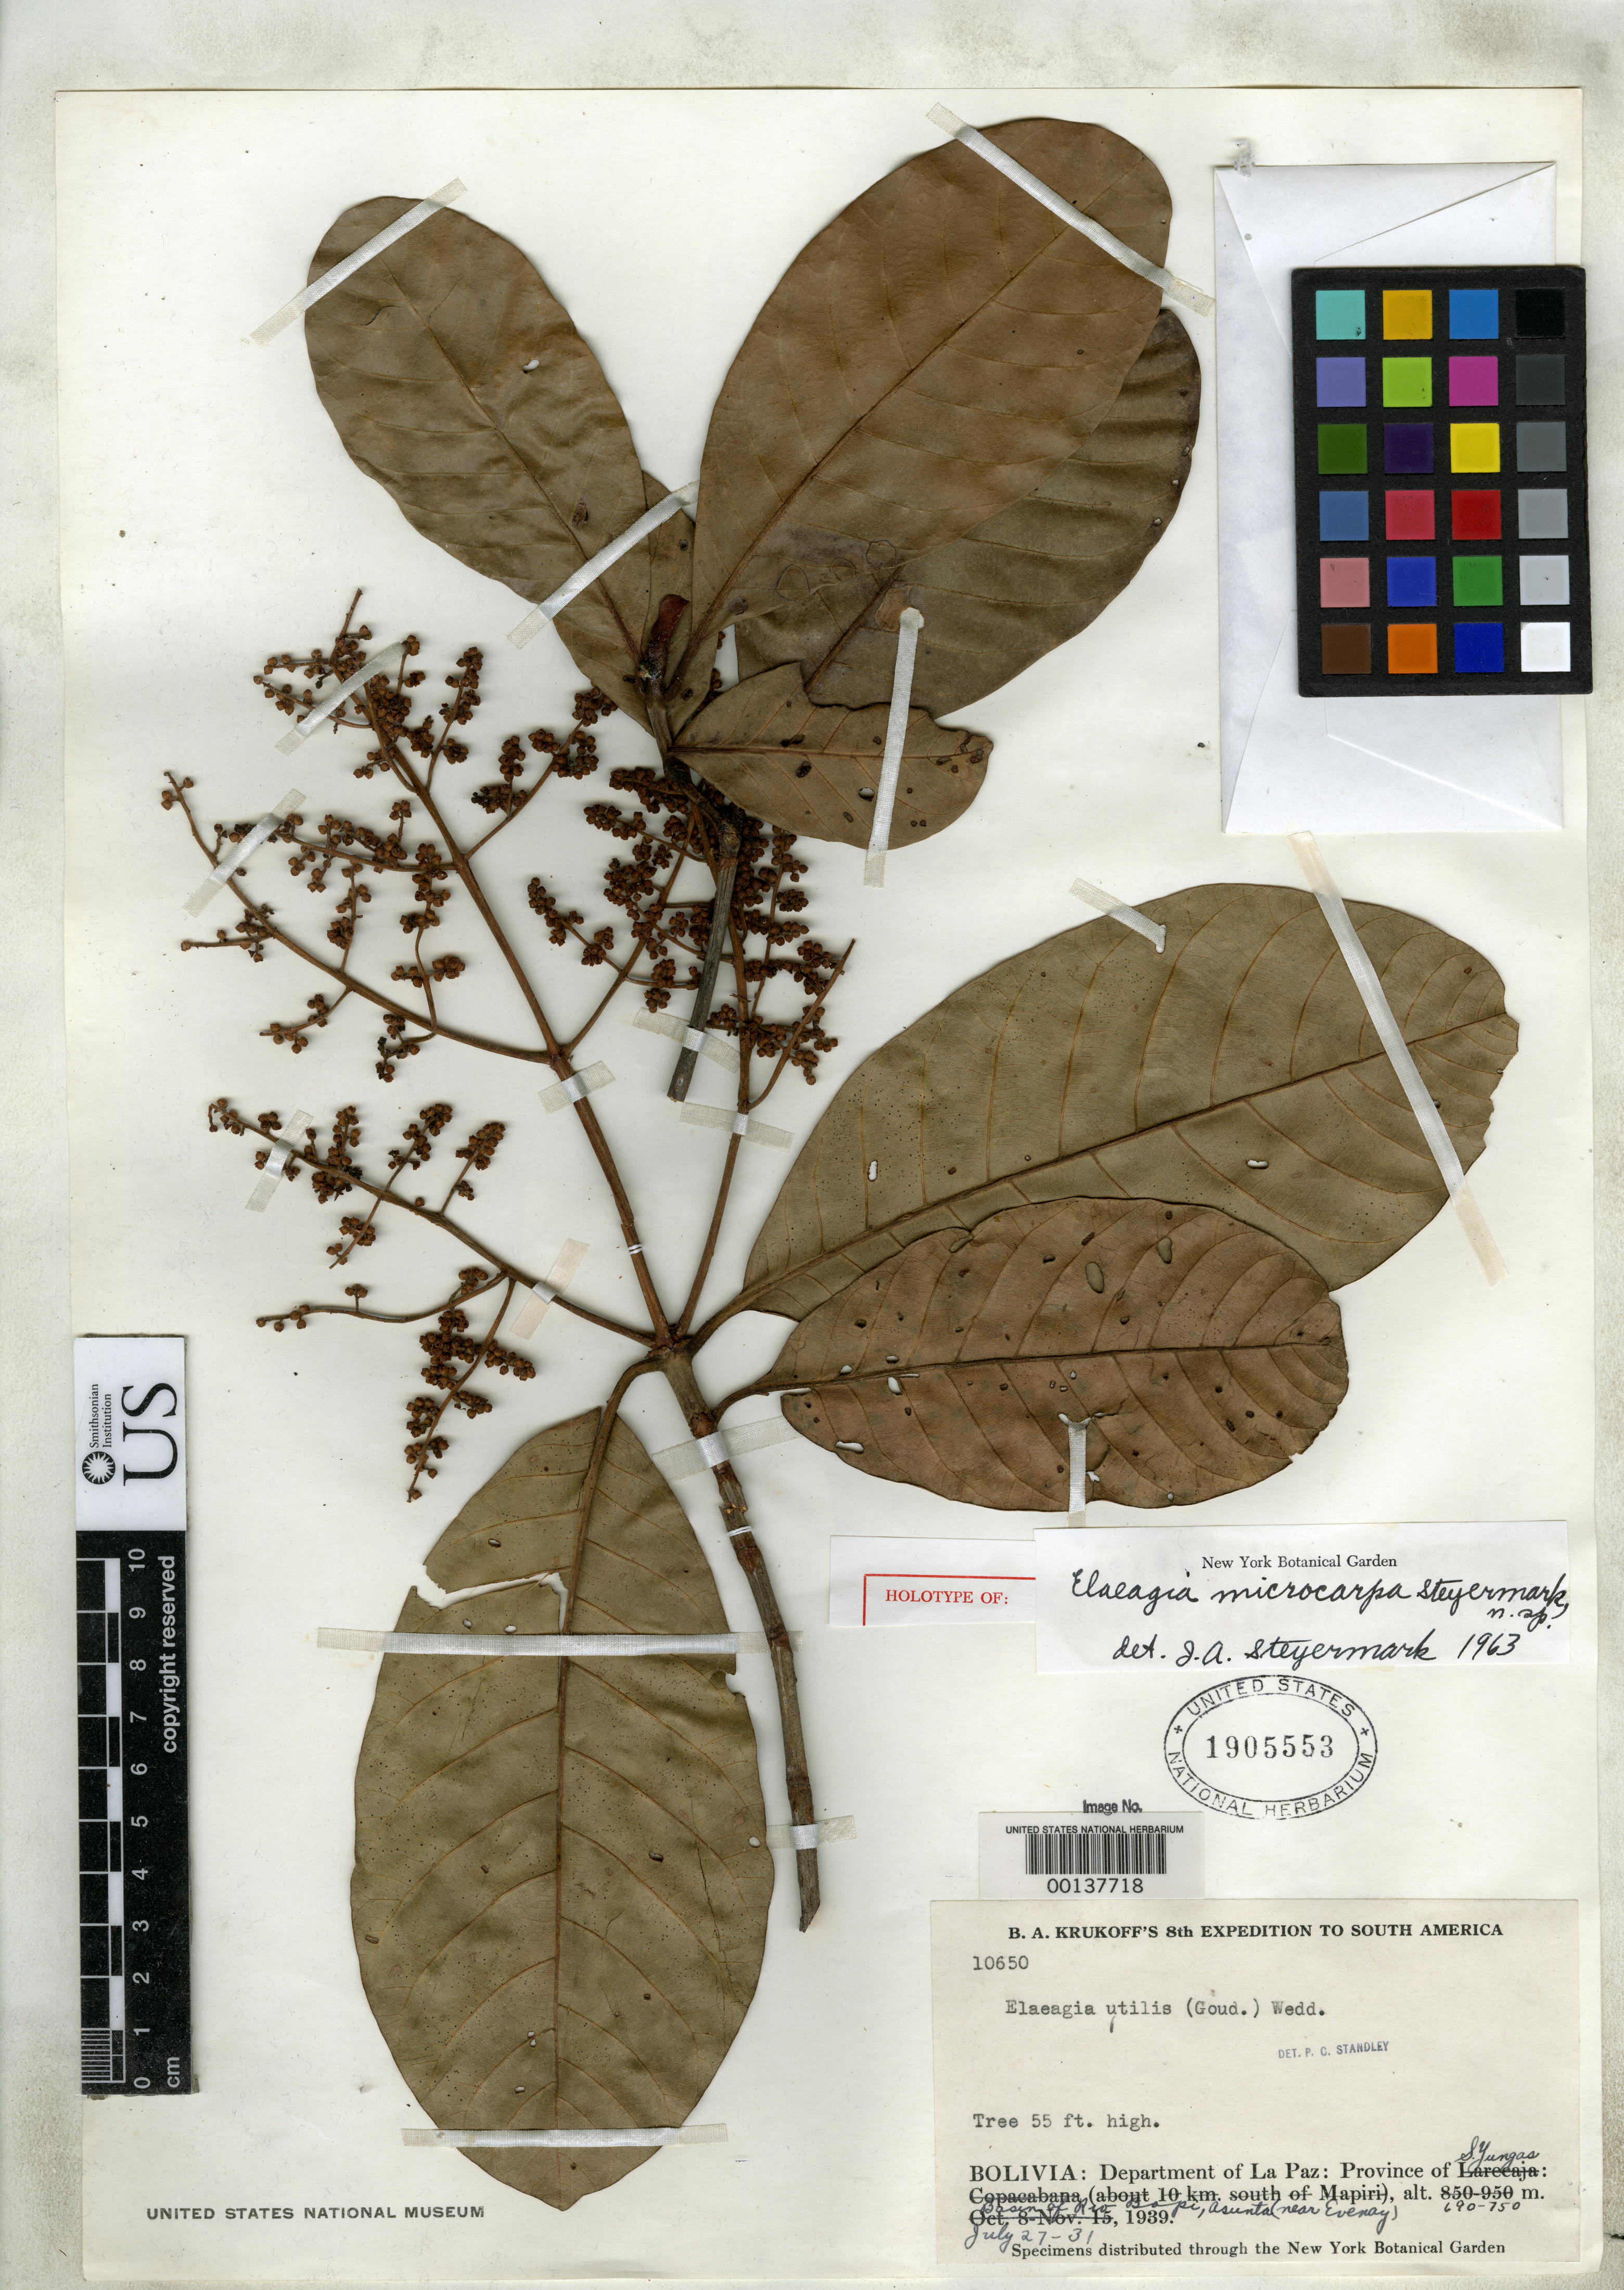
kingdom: Plantae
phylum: Tracheophyta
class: Magnoliopsida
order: Gentianales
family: Rubiaceae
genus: Elaeagia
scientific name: Elaeagia microcarpa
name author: Steyerm.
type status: Holotype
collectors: B. A. Krukoff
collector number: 10650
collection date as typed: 27 Jul 1939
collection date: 1939-07-27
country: Bolivia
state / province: La Paz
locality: Basin of River Bopi, Asunta; near Evenay. Yungas.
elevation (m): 690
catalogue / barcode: US 1905553